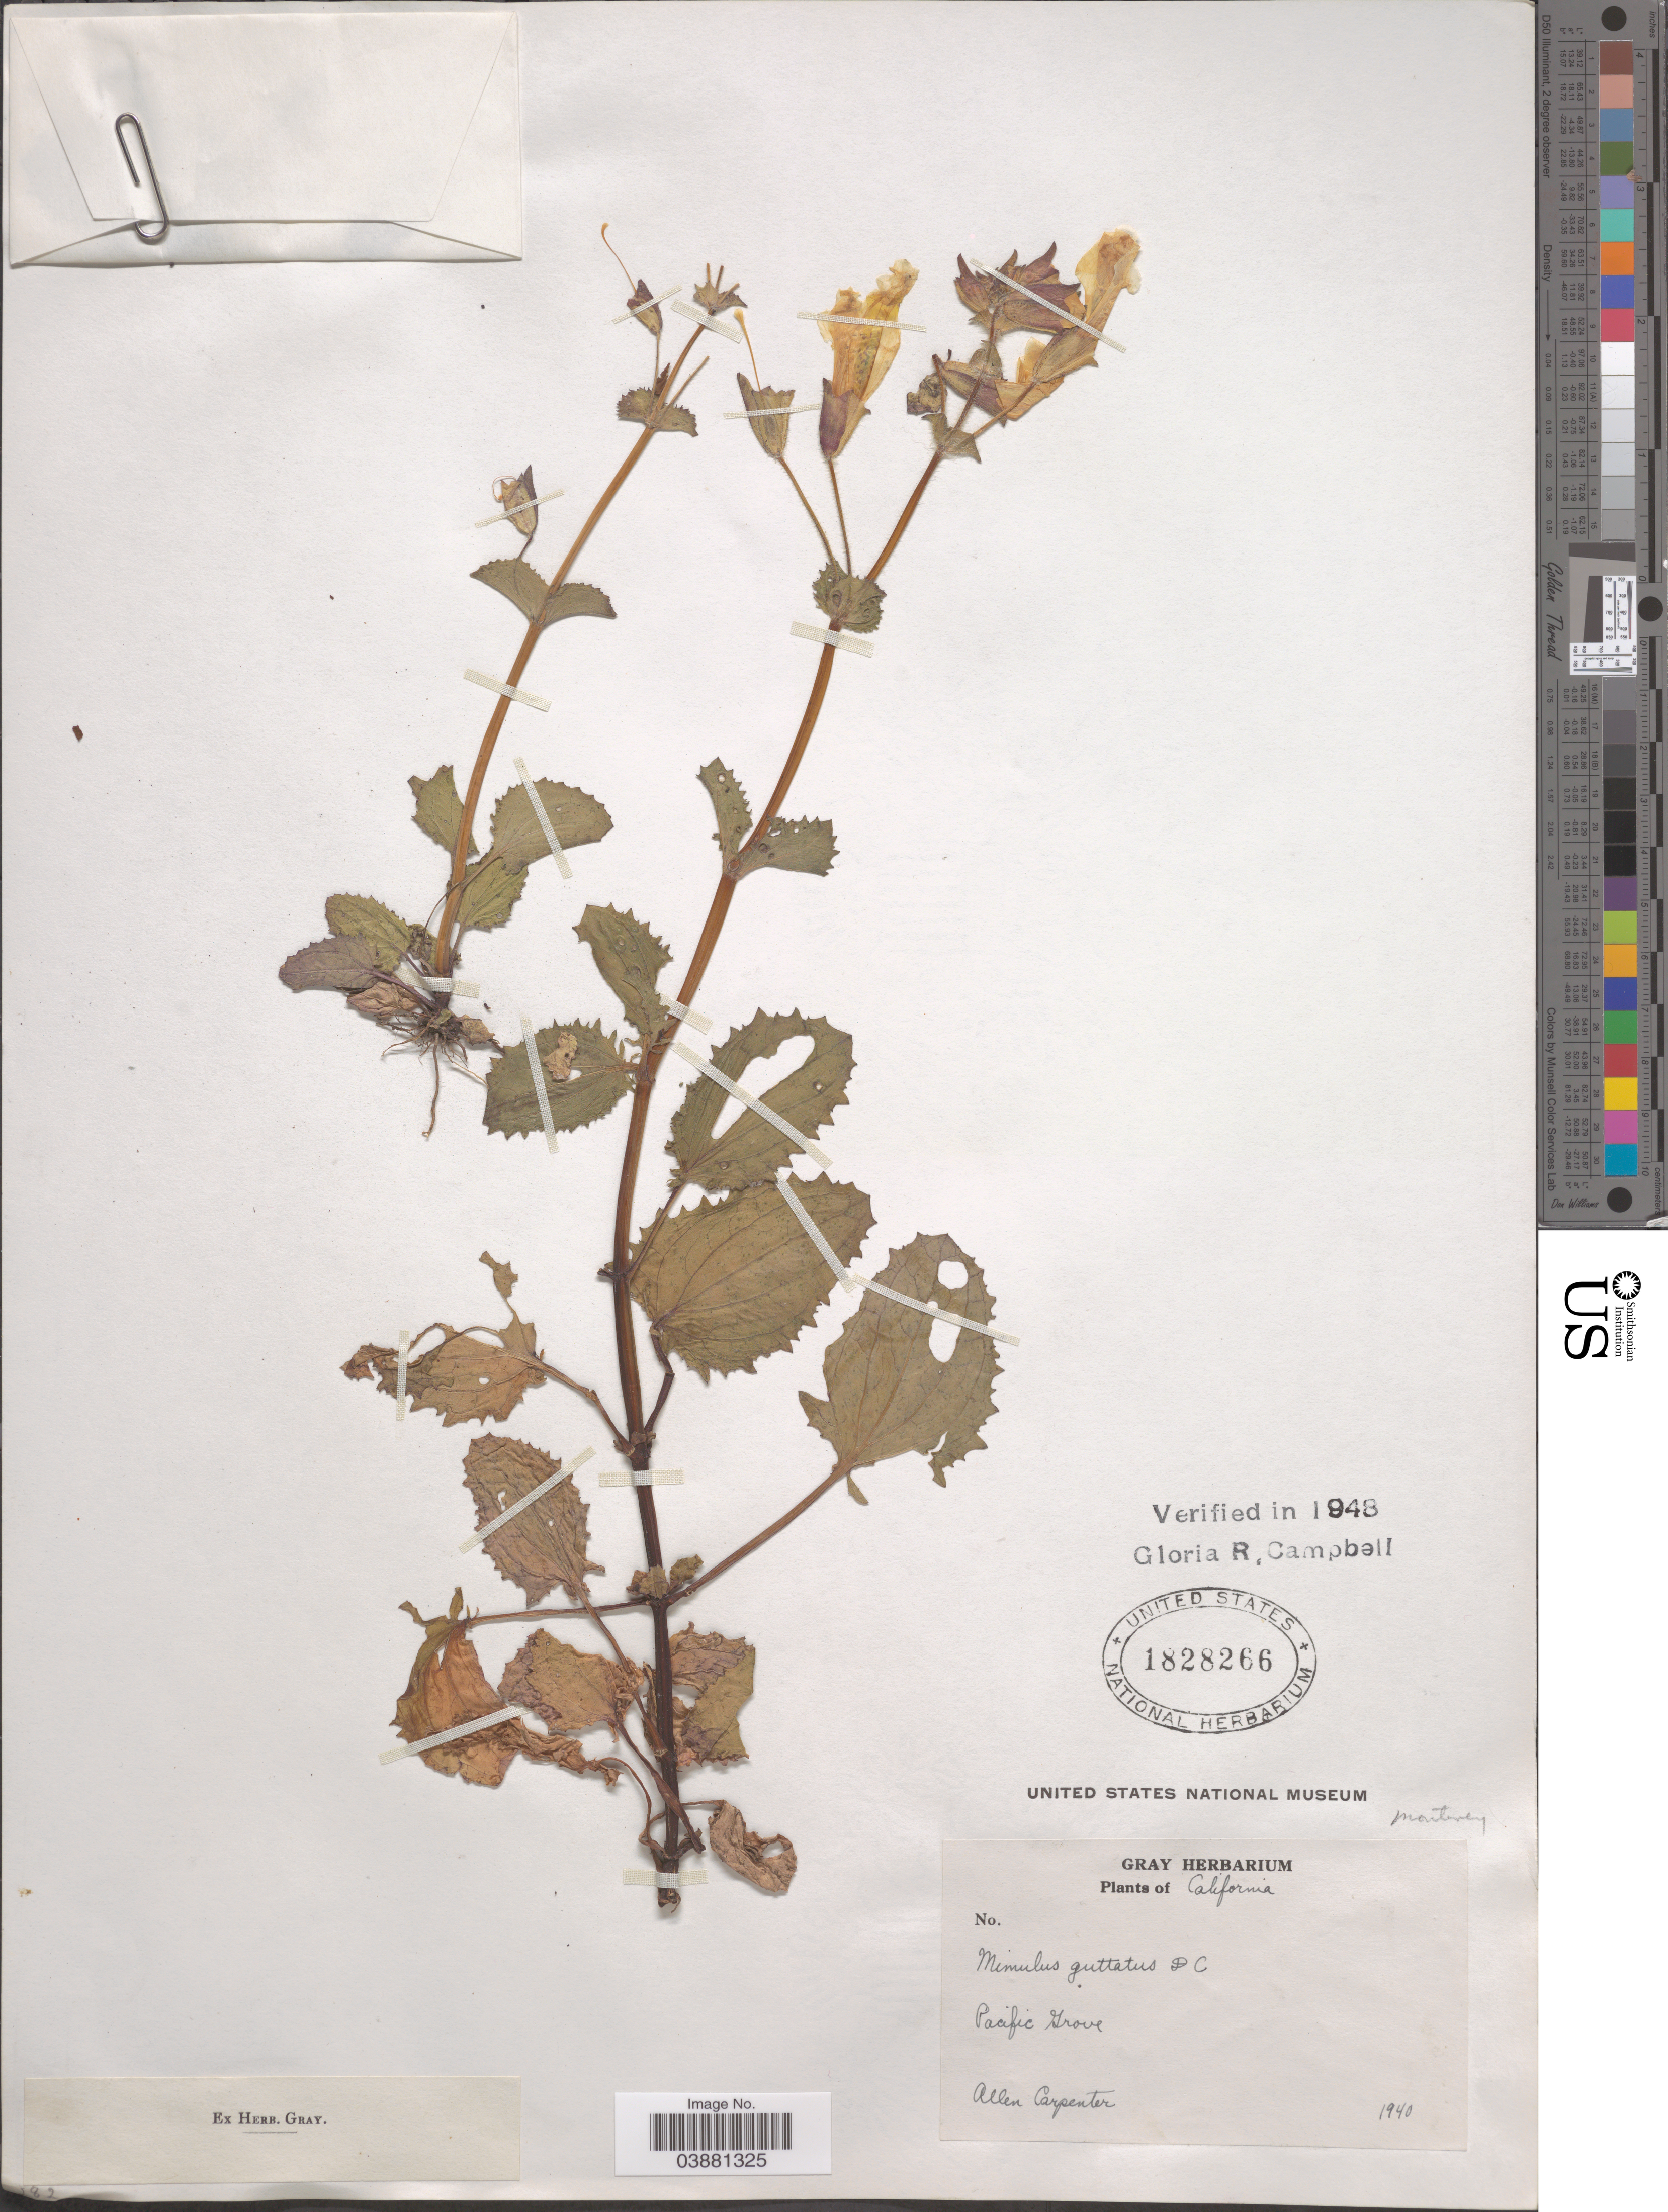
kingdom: Plantae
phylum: Tracheophyta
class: Magnoliopsida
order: Lamiales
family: Phrymaceae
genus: Mimulus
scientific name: Mimulus guttatus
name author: DC.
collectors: A. Carpenter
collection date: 1940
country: United States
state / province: California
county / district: Monterey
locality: Pacific Grove. Monterey.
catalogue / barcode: US 1828266